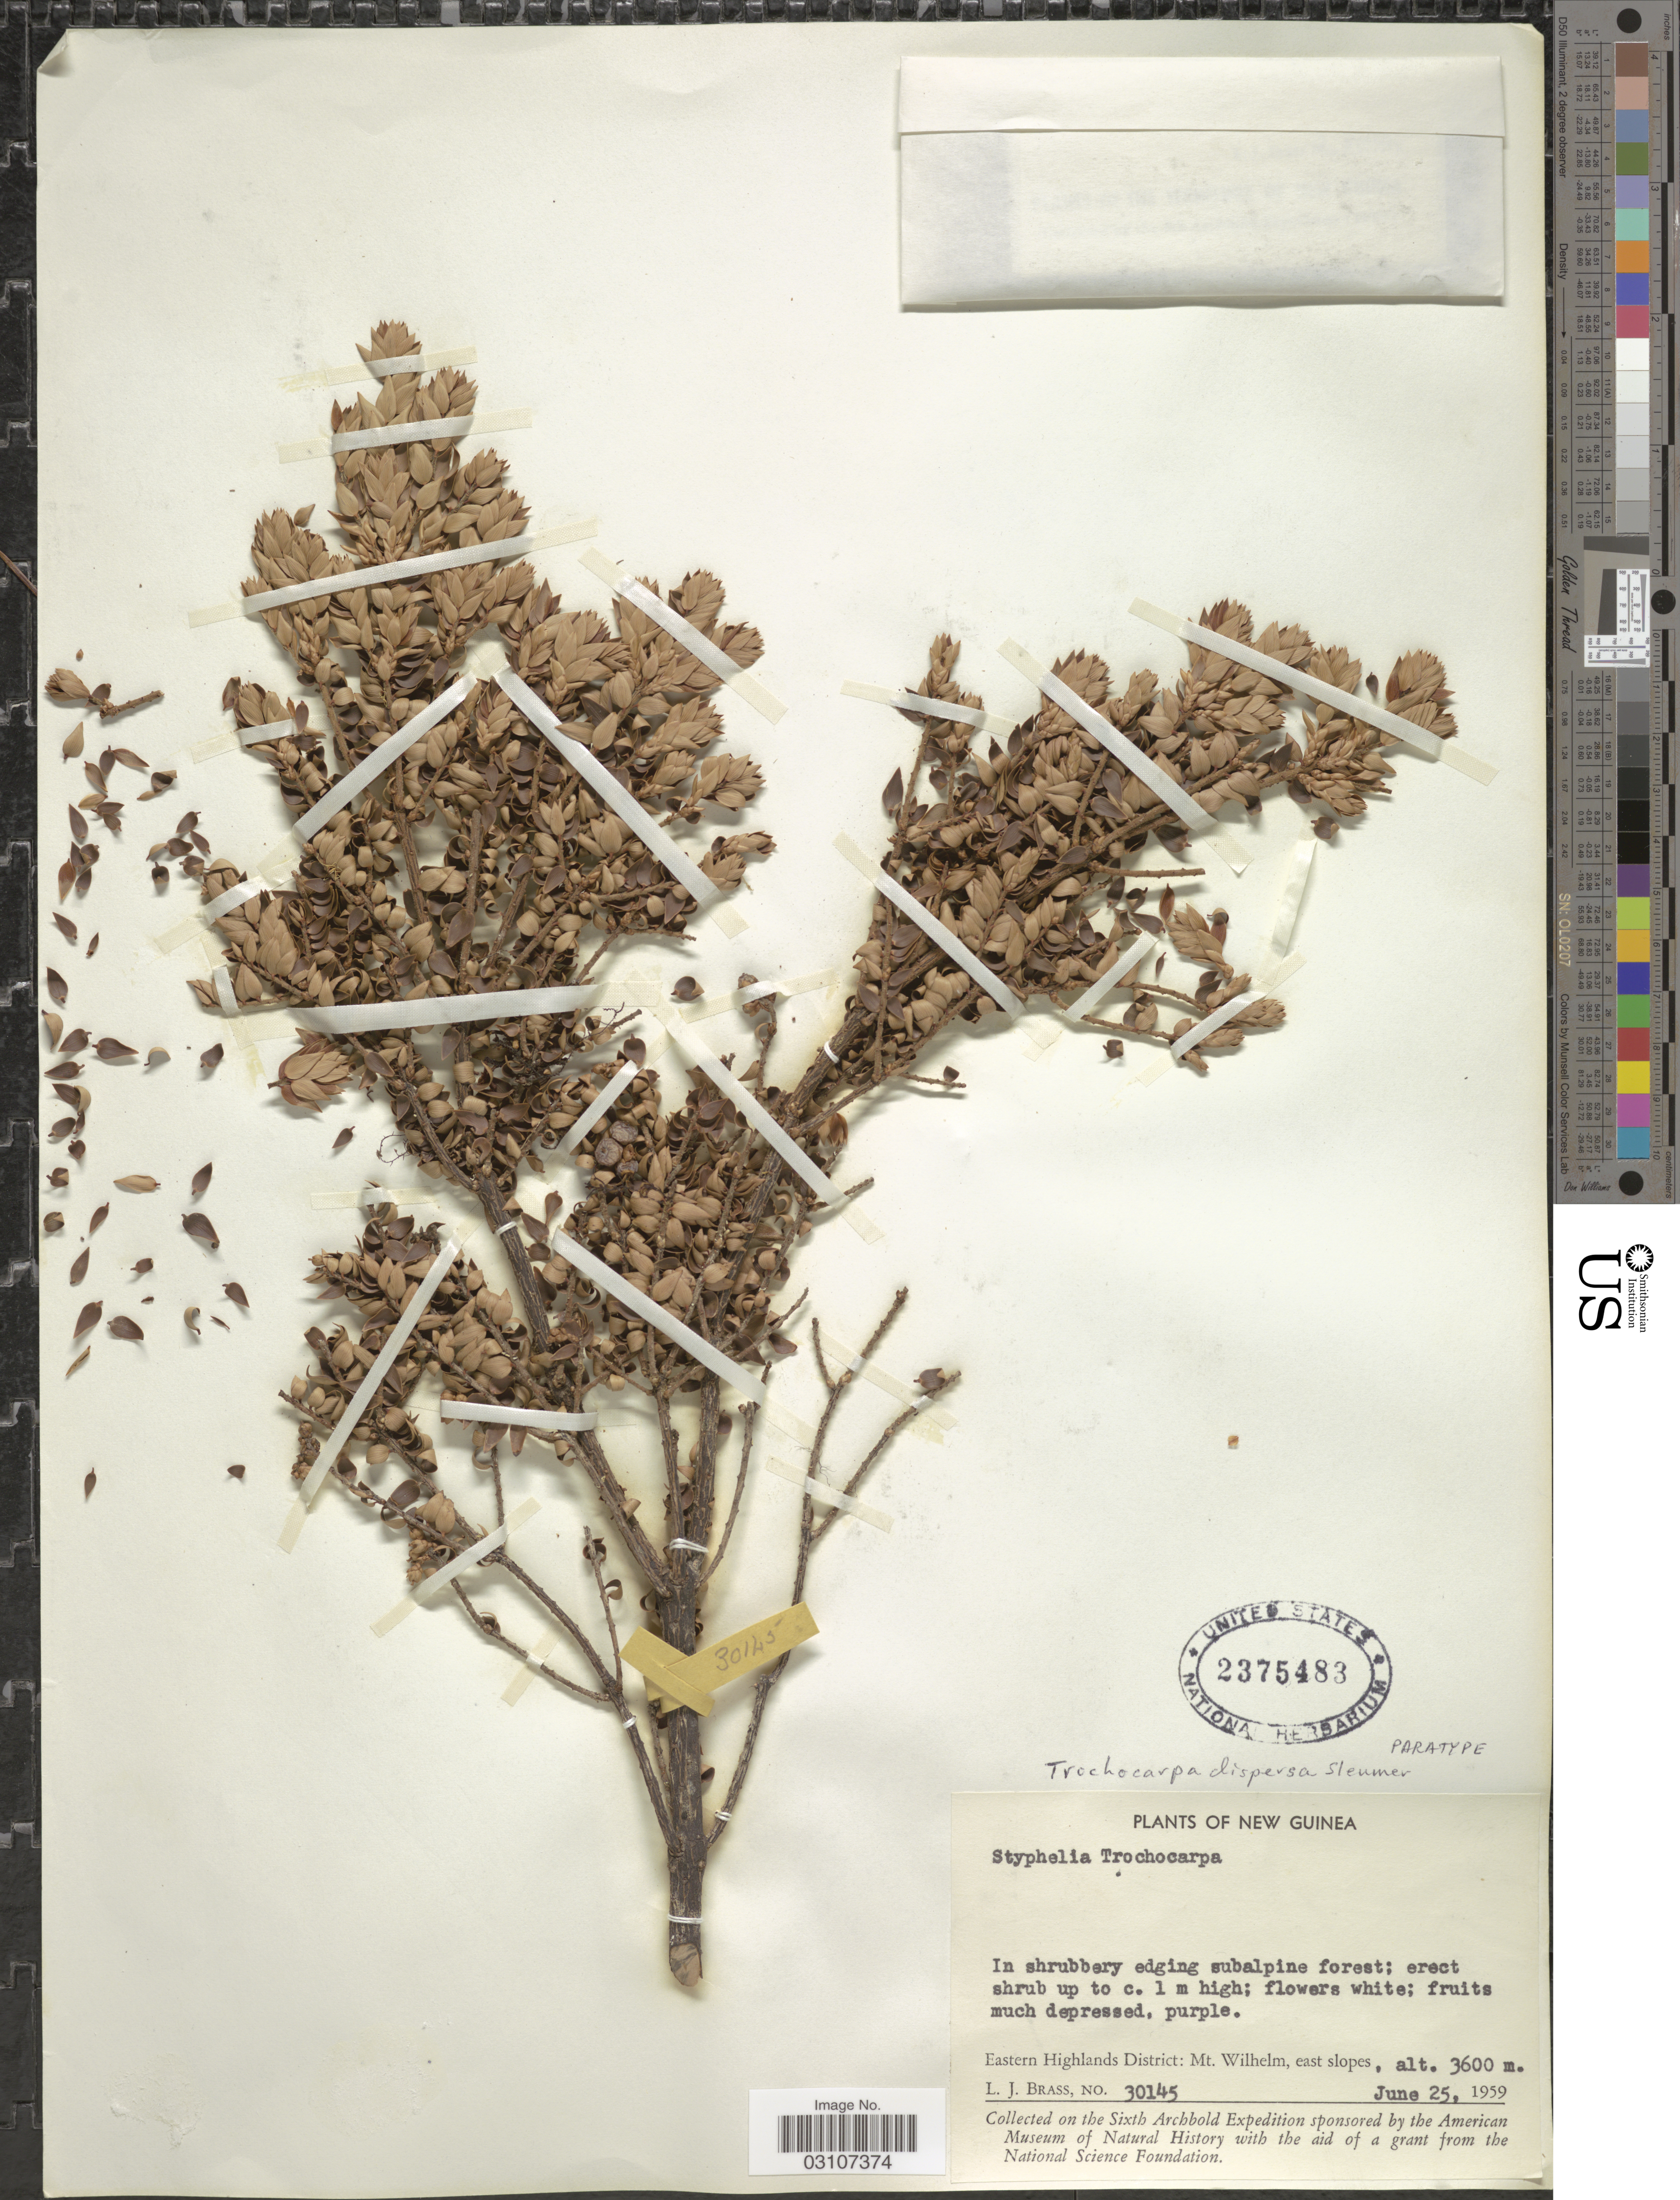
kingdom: Plantae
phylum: Tracheophyta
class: Magnoliopsida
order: Ericales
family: Ericaceae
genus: Trochocarpa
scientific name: Trochocarpa dispersa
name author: Sleumer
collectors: L. J. Brass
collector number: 30145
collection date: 1959-06-25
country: Papua New Guinea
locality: New Guinea. Eastern Highlands: Mt. Wilhelm, east slopes.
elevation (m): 3600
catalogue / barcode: US 2375483